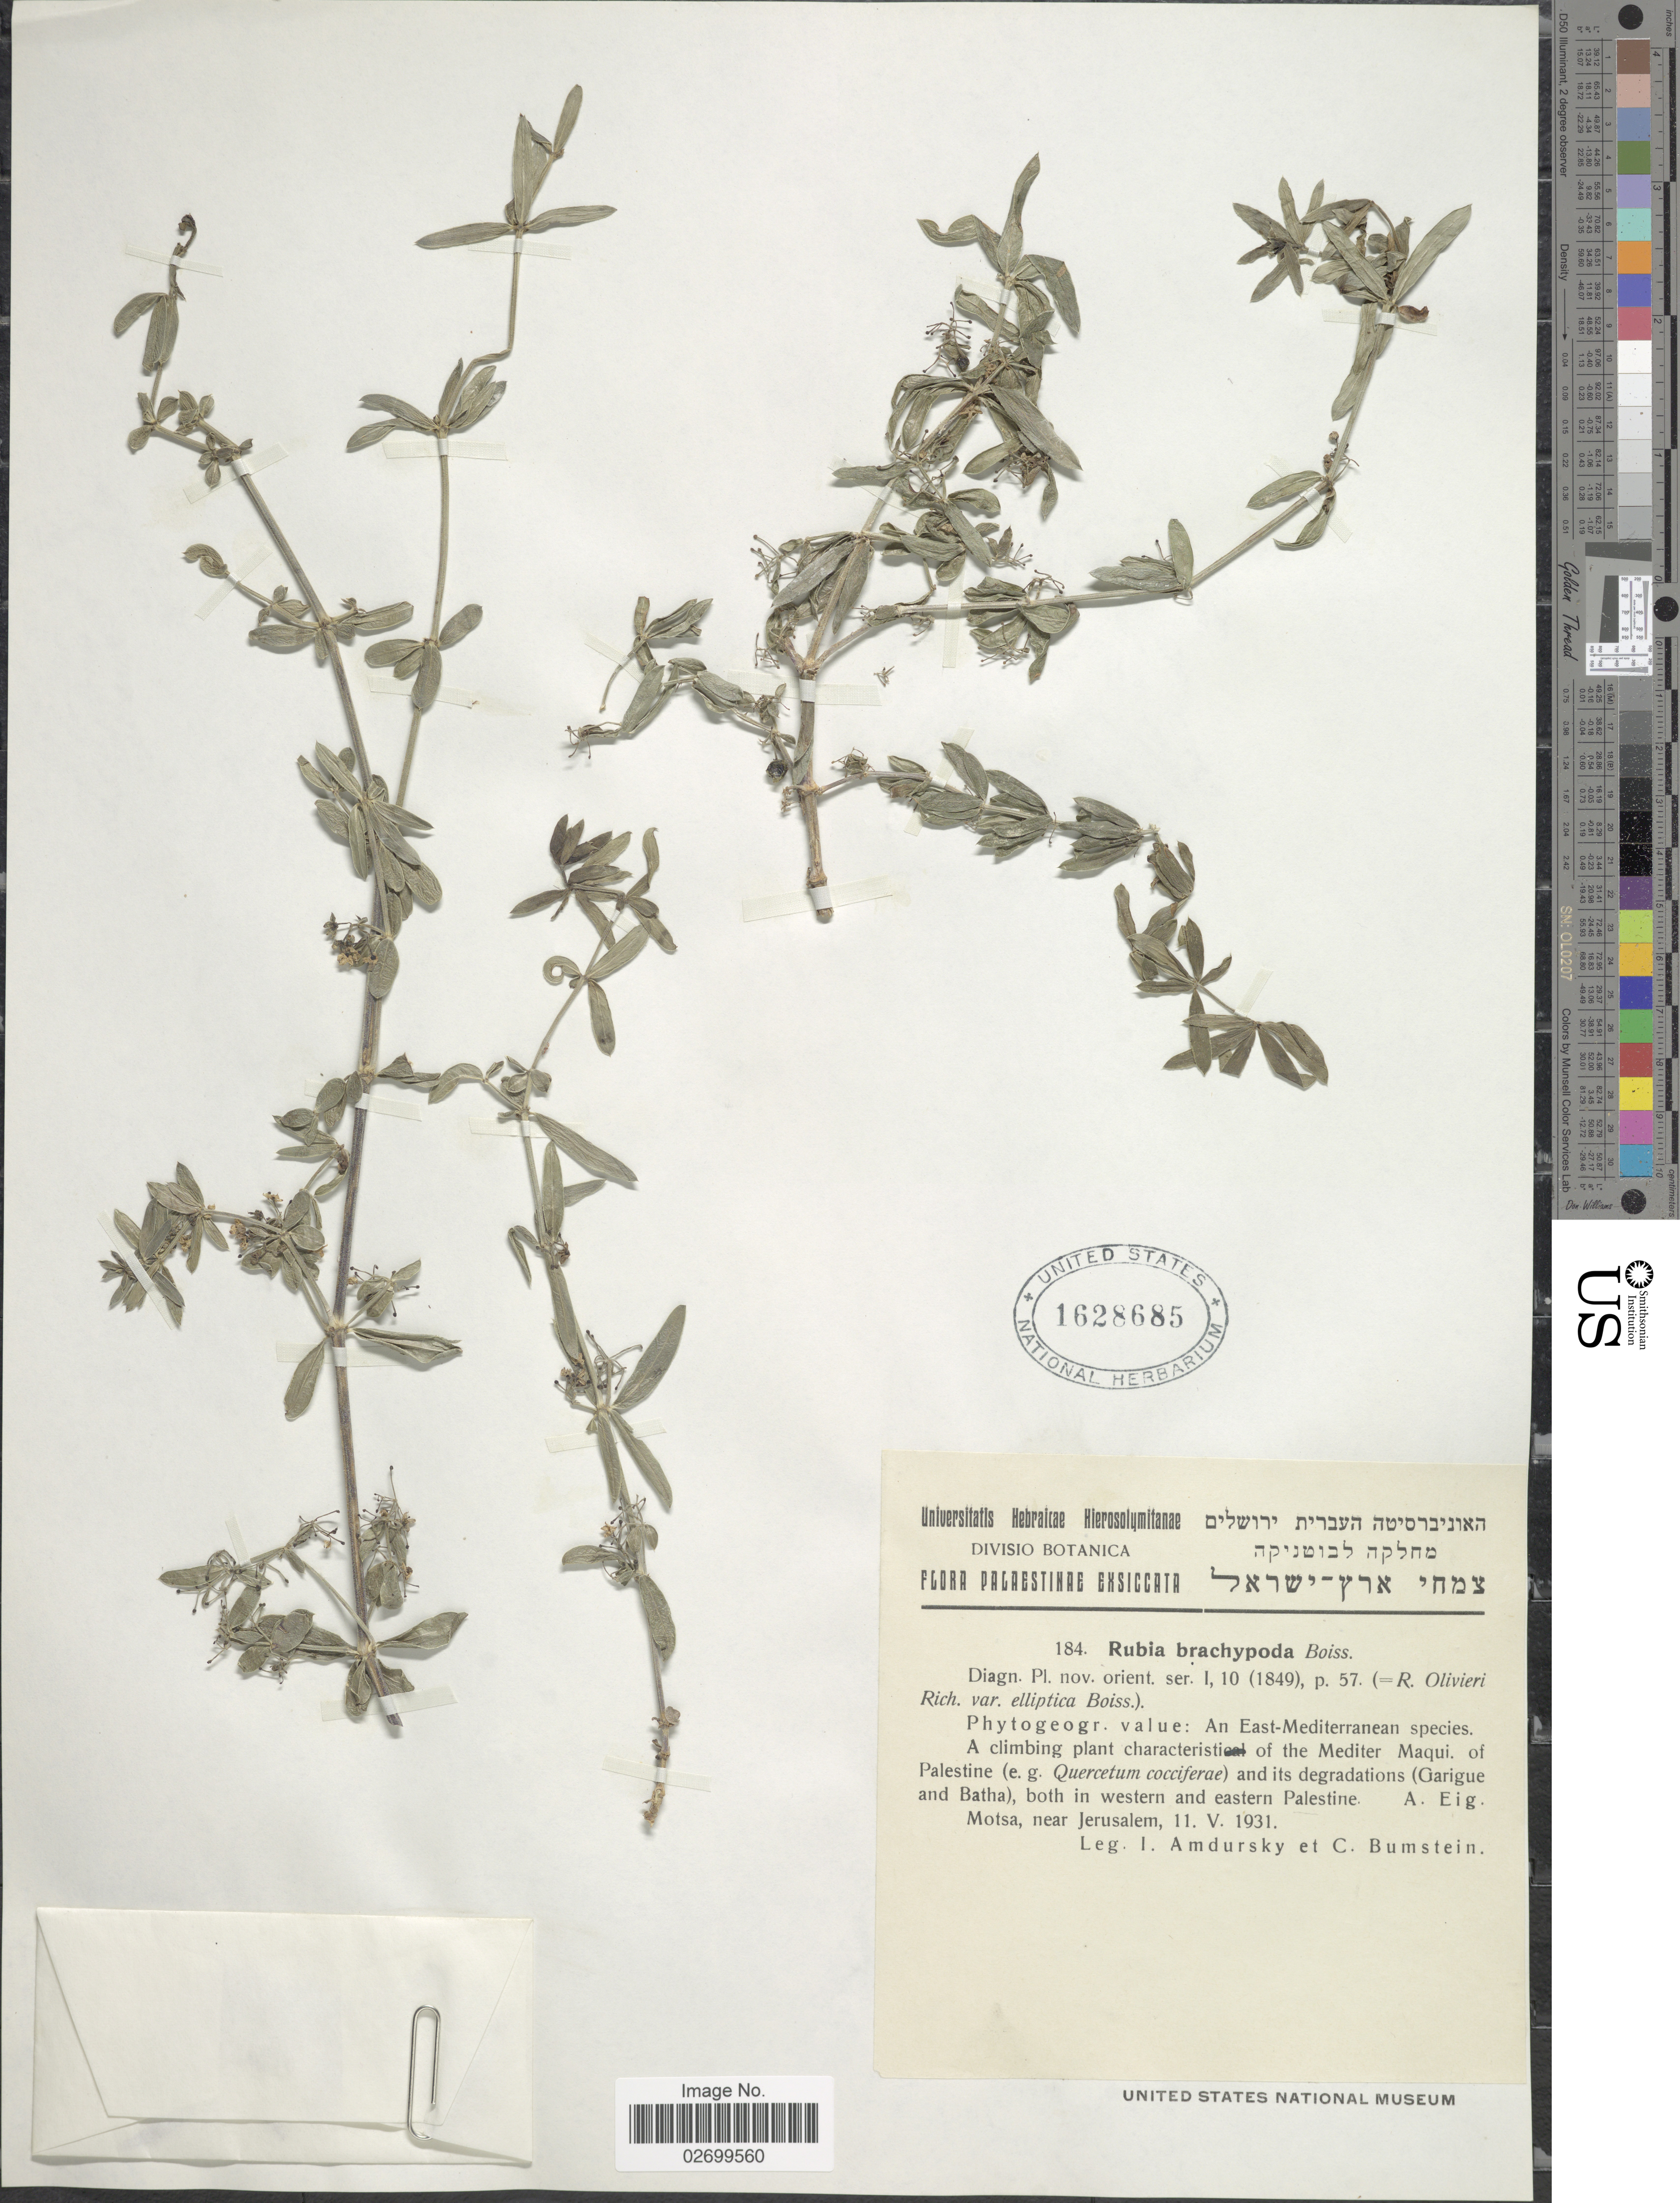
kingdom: Plantae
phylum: Tracheophyta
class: Magnoliopsida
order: Gentianales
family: Rubiaceae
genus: Rubia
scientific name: Rubia tenuifolia subsp. brachypoda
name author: (Boiss.) Ehrend. & Schönb.-Tem.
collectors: I. Amdursky & Bumstein, C.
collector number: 184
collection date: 1931-05-11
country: Israel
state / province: Jerusalem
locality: Palestinae, Motsa, near Jerusalem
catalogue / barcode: US 1628685